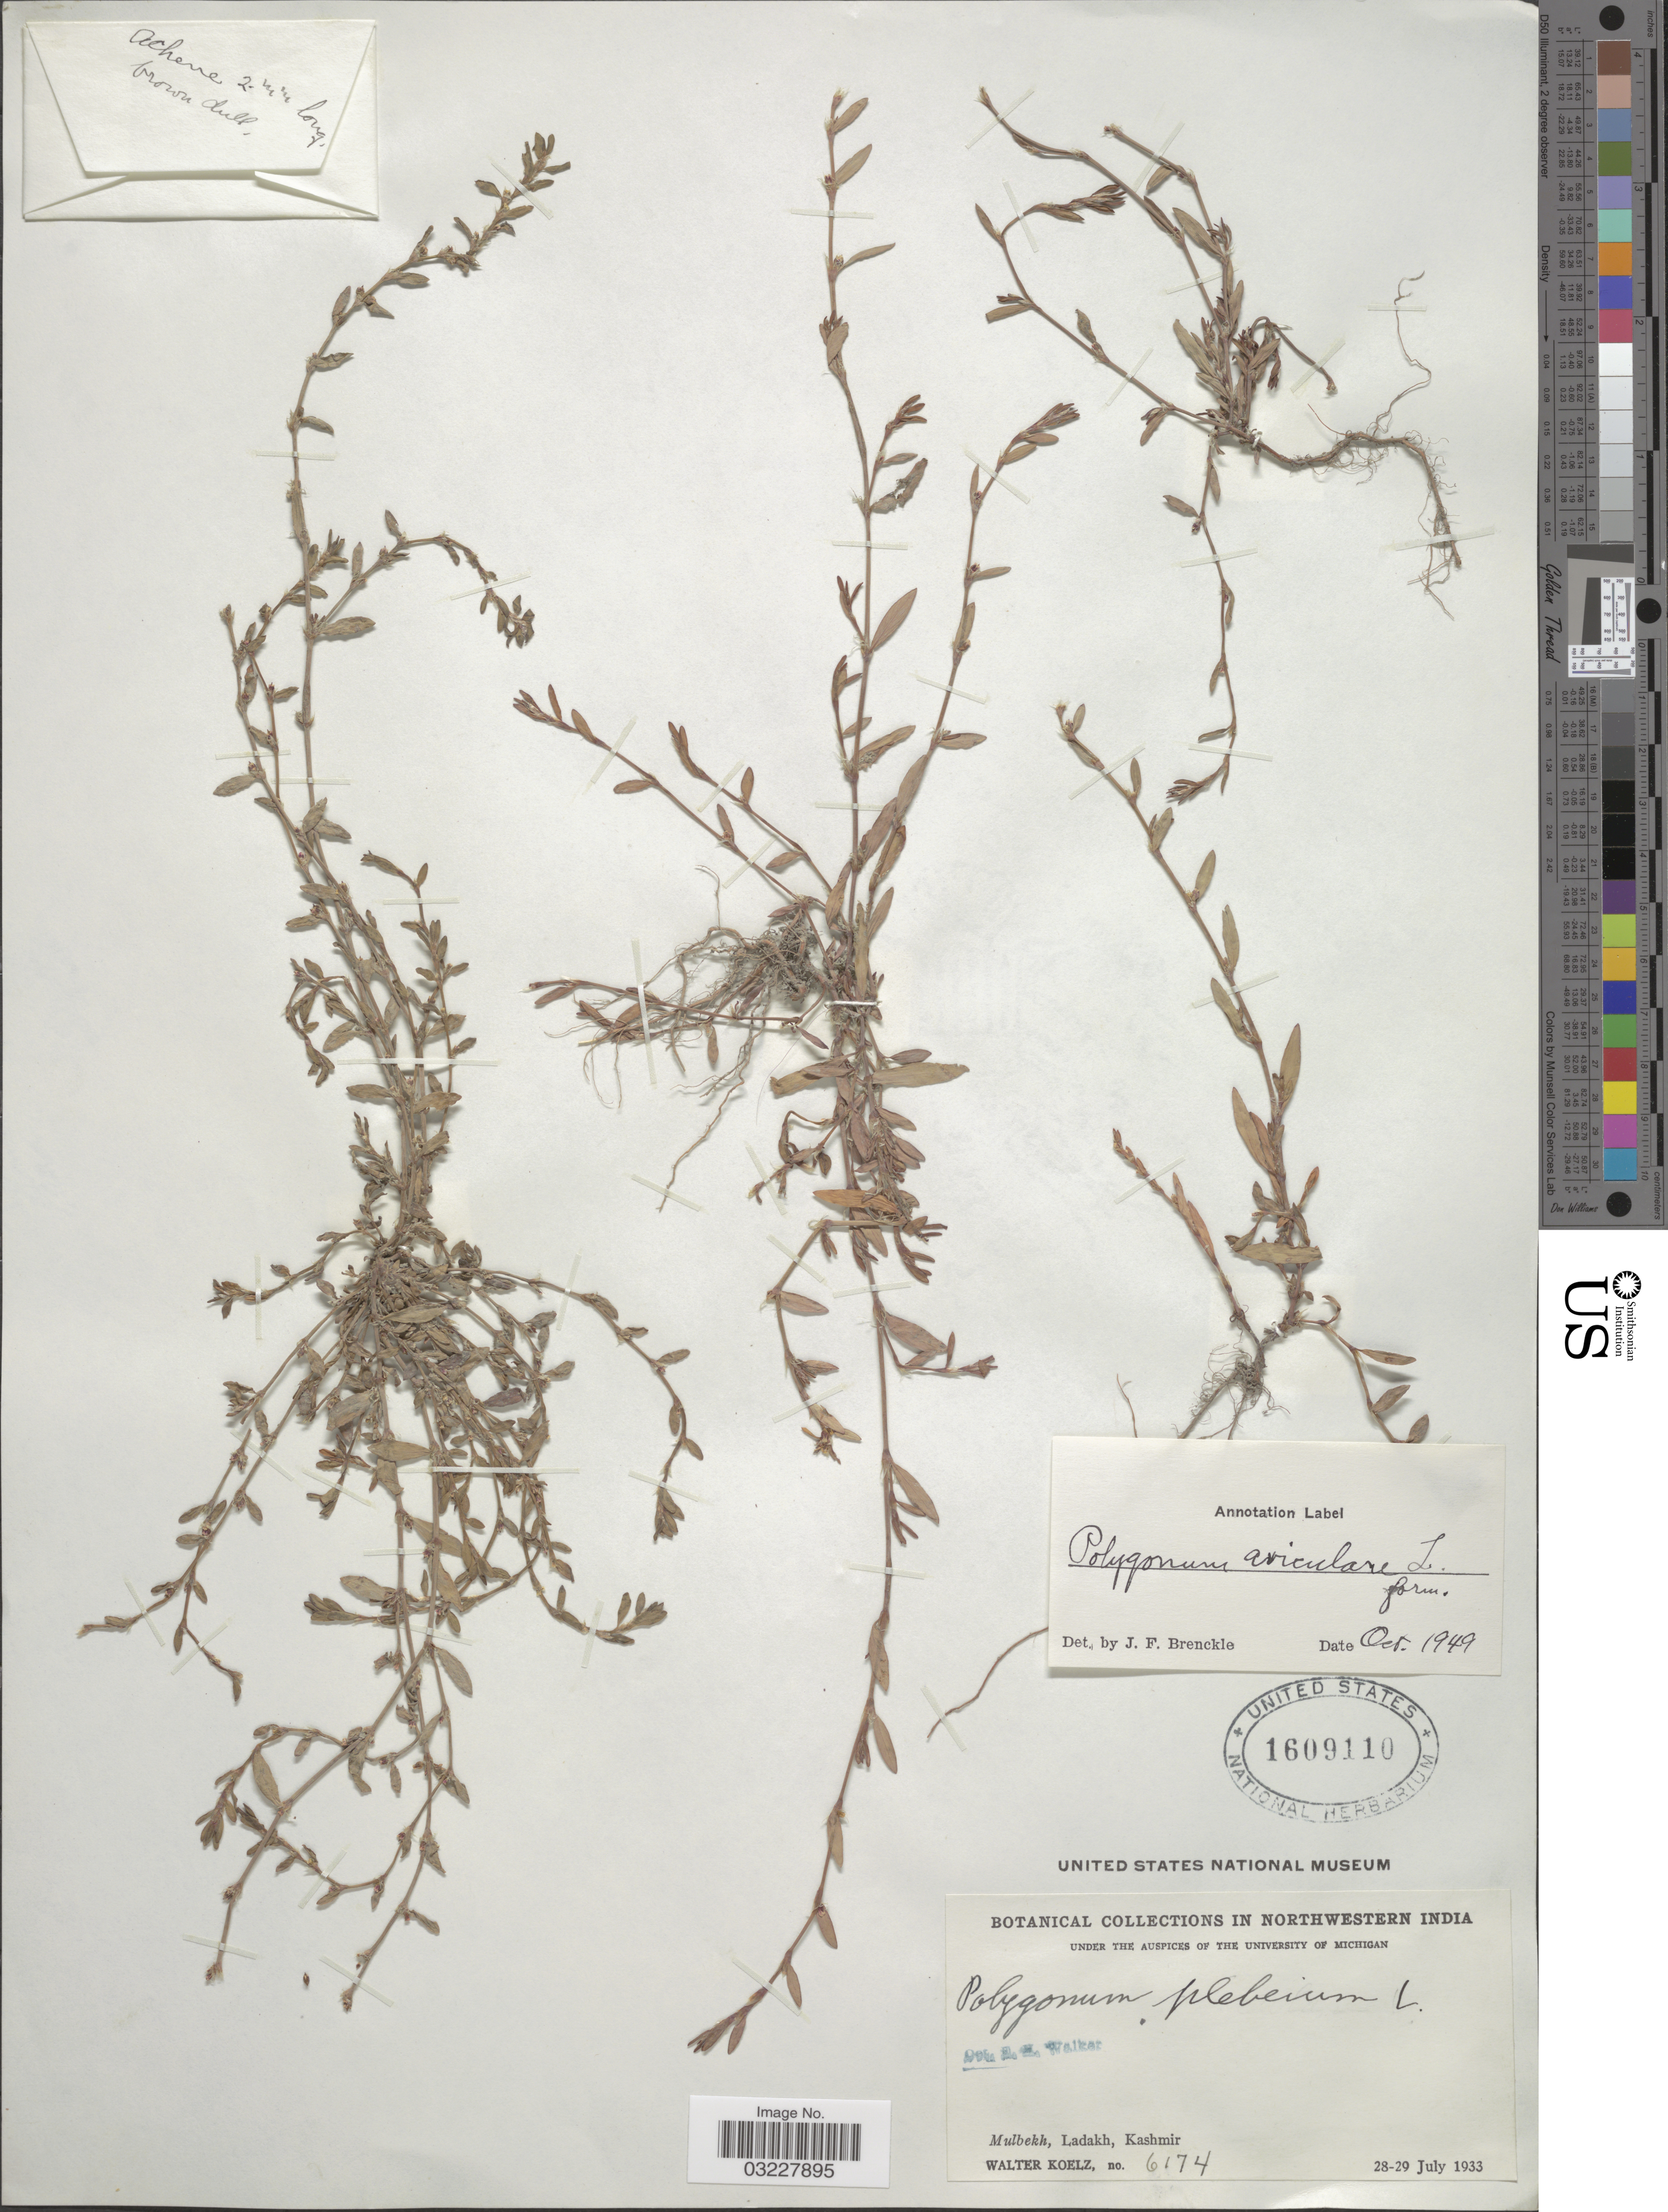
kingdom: Plantae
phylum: Tracheophyta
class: Magnoliopsida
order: Caryophyllales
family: Polygonaceae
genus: Polygonum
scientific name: Polygonum aviculare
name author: L.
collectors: W. N. Koelz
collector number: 6174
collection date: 1933-07-28/1933-07-29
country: India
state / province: Jammu and Kashmir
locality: Northwestern India. Mulbekh, Ladakh, Kashmir.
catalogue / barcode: US 1609110